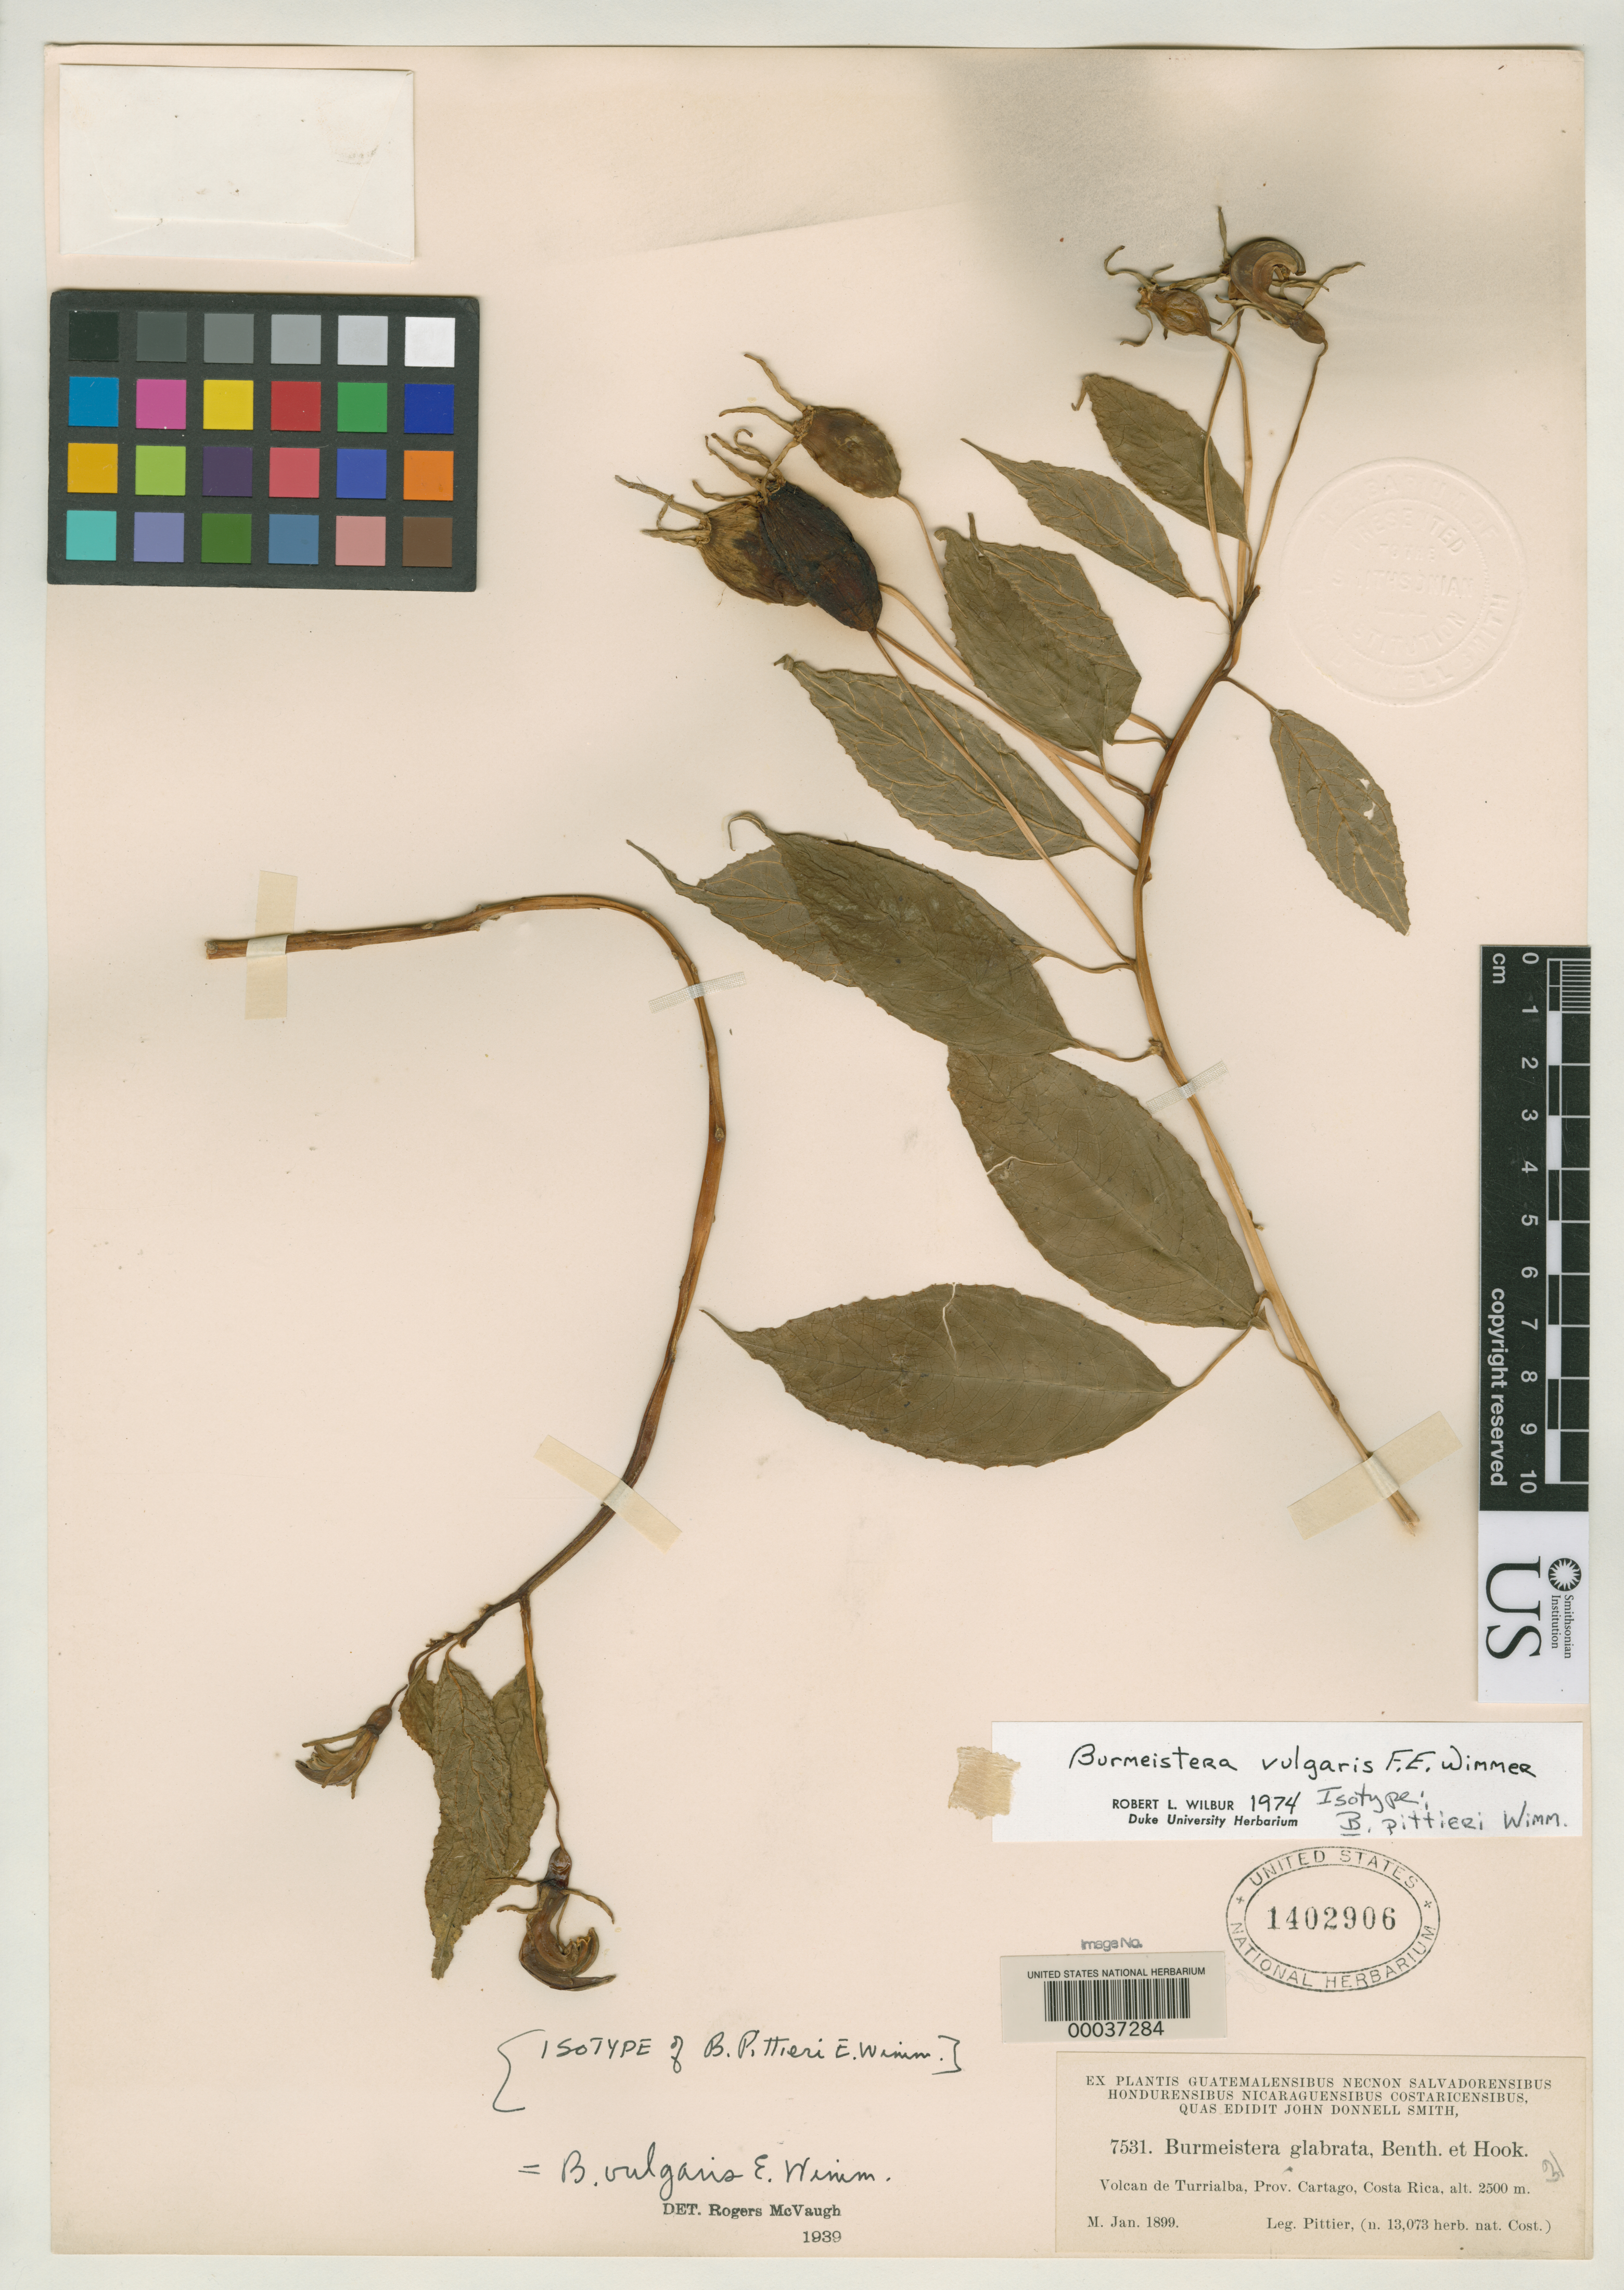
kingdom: Plantae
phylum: Tracheophyta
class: Magnoliopsida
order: Asterales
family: Campanulaceae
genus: Burmeistera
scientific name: Burmeistera pittieri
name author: E. Wimm.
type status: Isotype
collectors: H. F. Pittier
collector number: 13073 (J.D.S. 7531)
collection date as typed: Jan 1899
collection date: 1899-01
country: Costa Rica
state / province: Cartago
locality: Volcan de Turrialba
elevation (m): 2500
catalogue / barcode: US 1402906